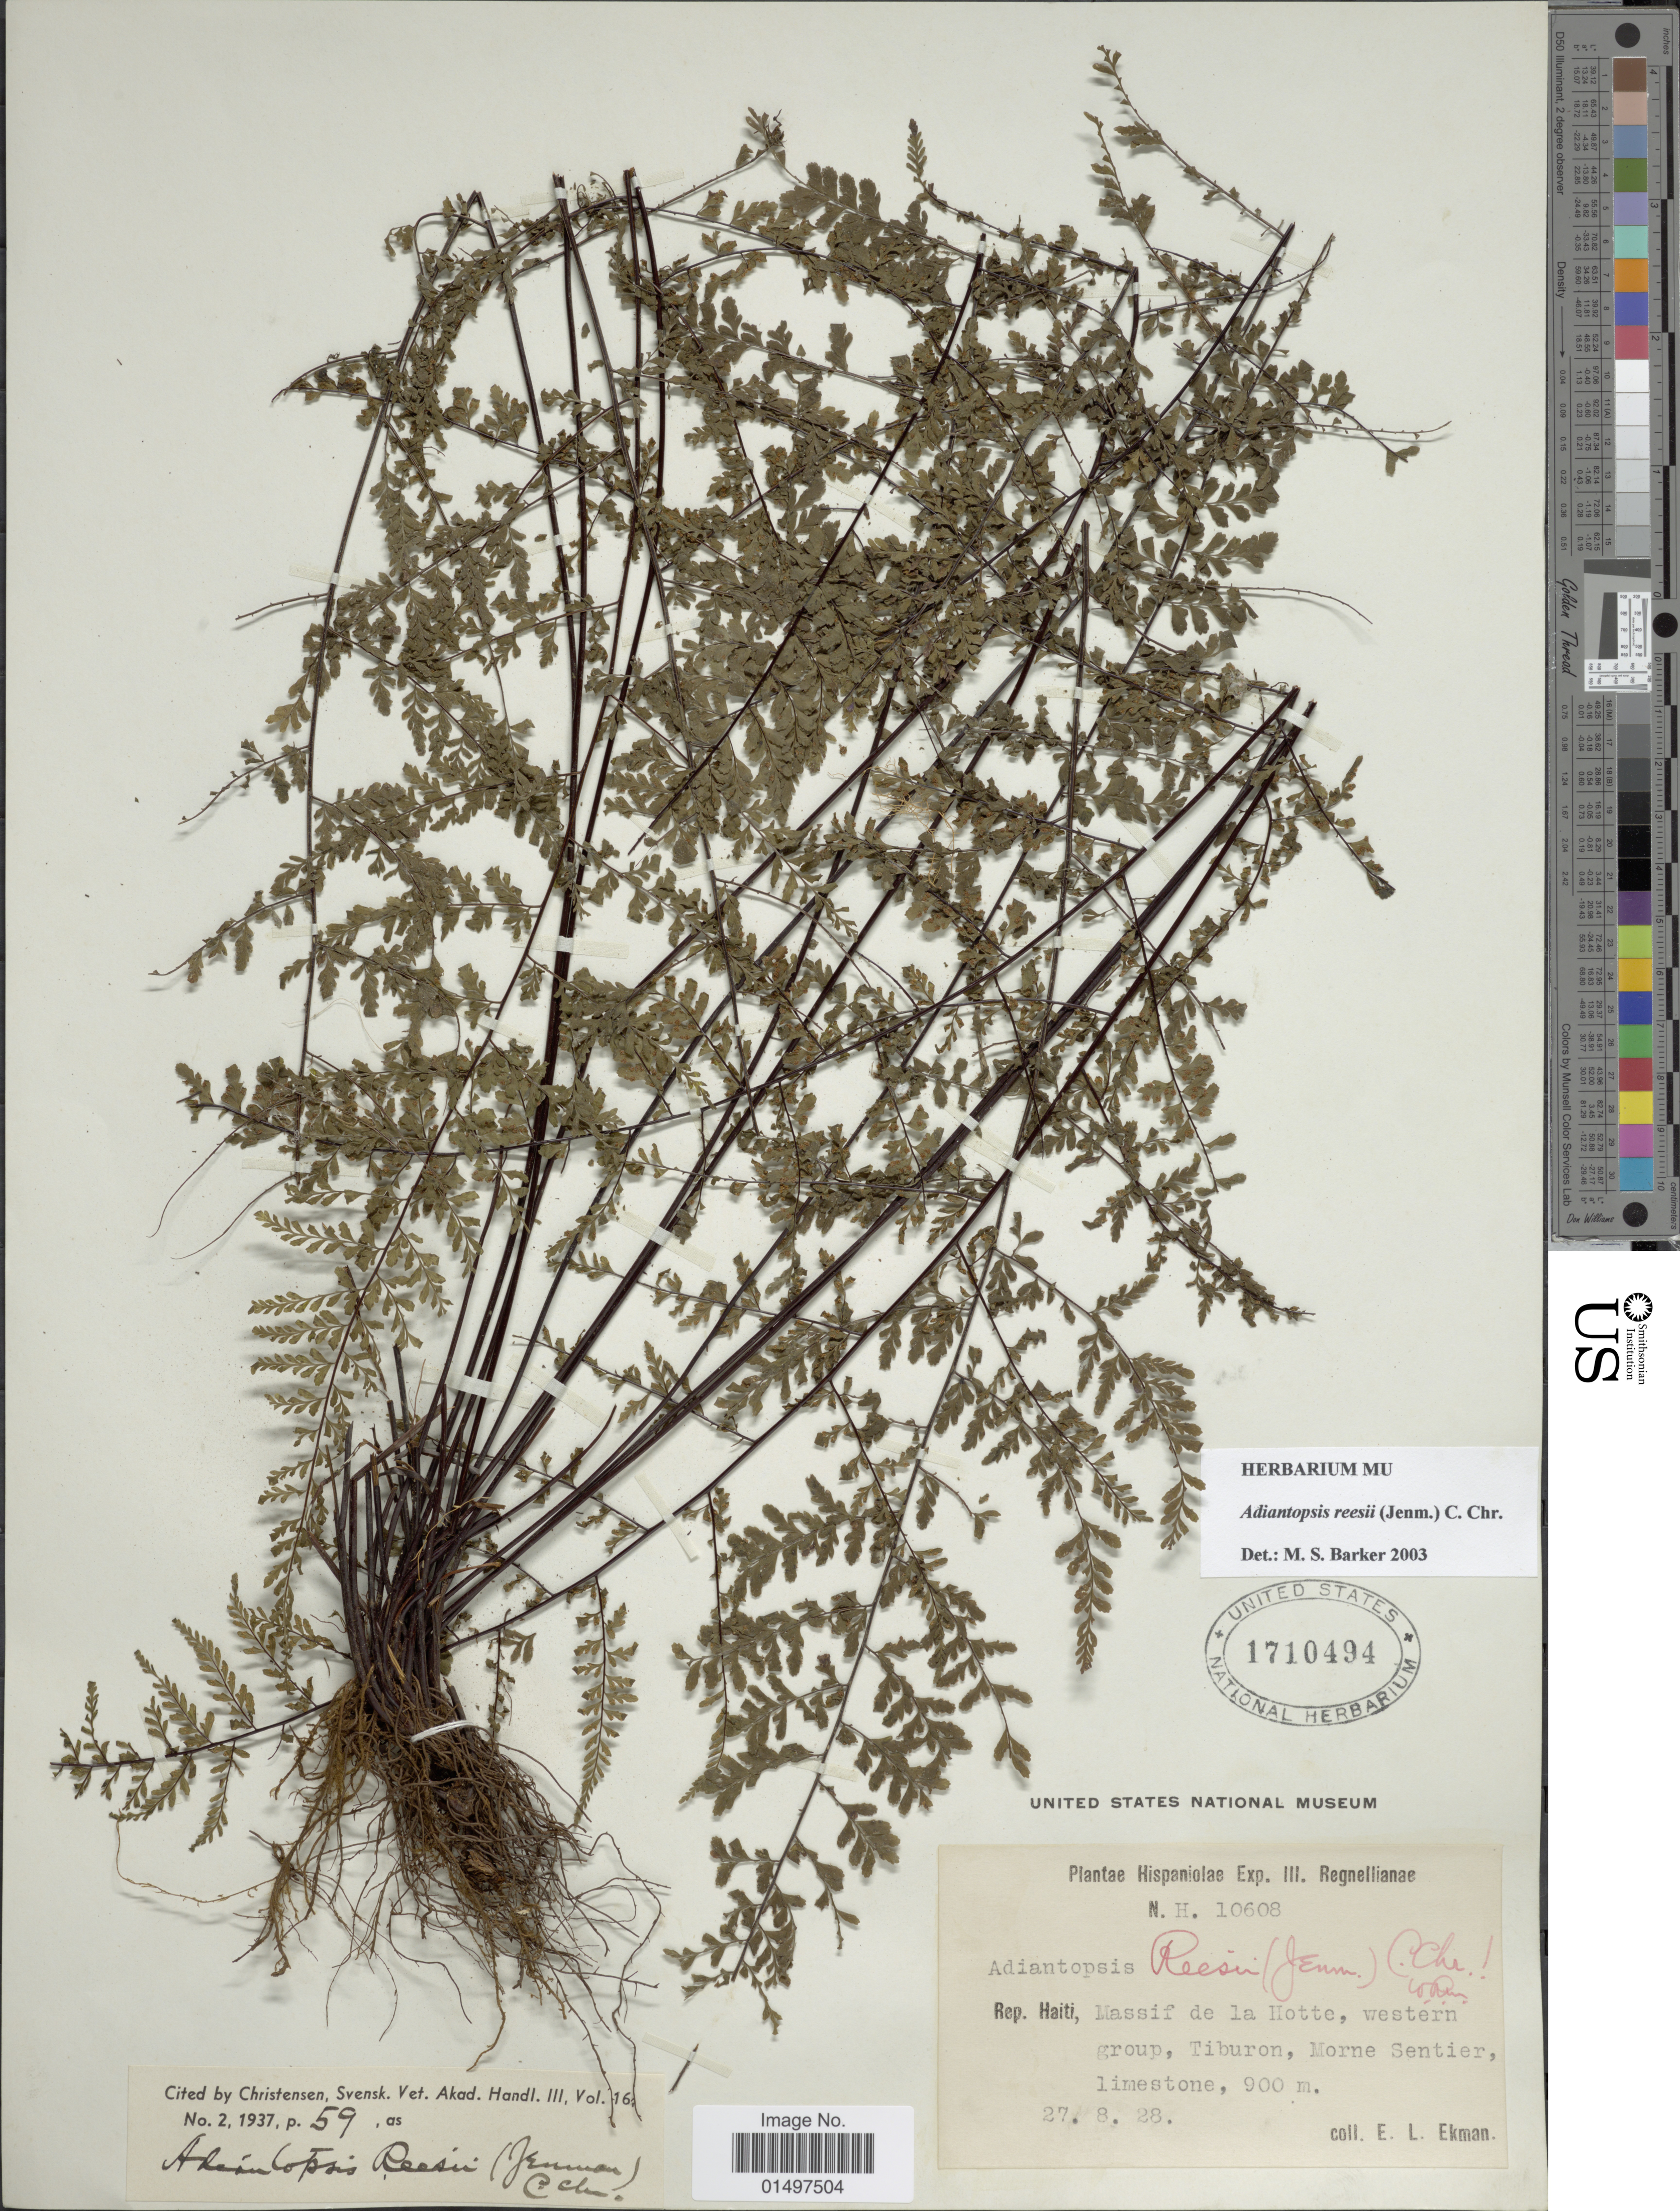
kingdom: Plantae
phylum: Tracheophyta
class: Polypodiopsida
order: Polypodiales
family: Pteridaceae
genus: Adiantopsis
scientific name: Adiantopsis reesii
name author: (Jenman) C. Chr.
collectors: E. L. Ekman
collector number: H.10608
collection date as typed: Transcribed d/m/y: 27/8/28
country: Haiti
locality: Rep. Haiti, Massif de la Hotte, western group, Tiburon, Morne Sentier.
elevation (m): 900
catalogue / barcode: US 1710494